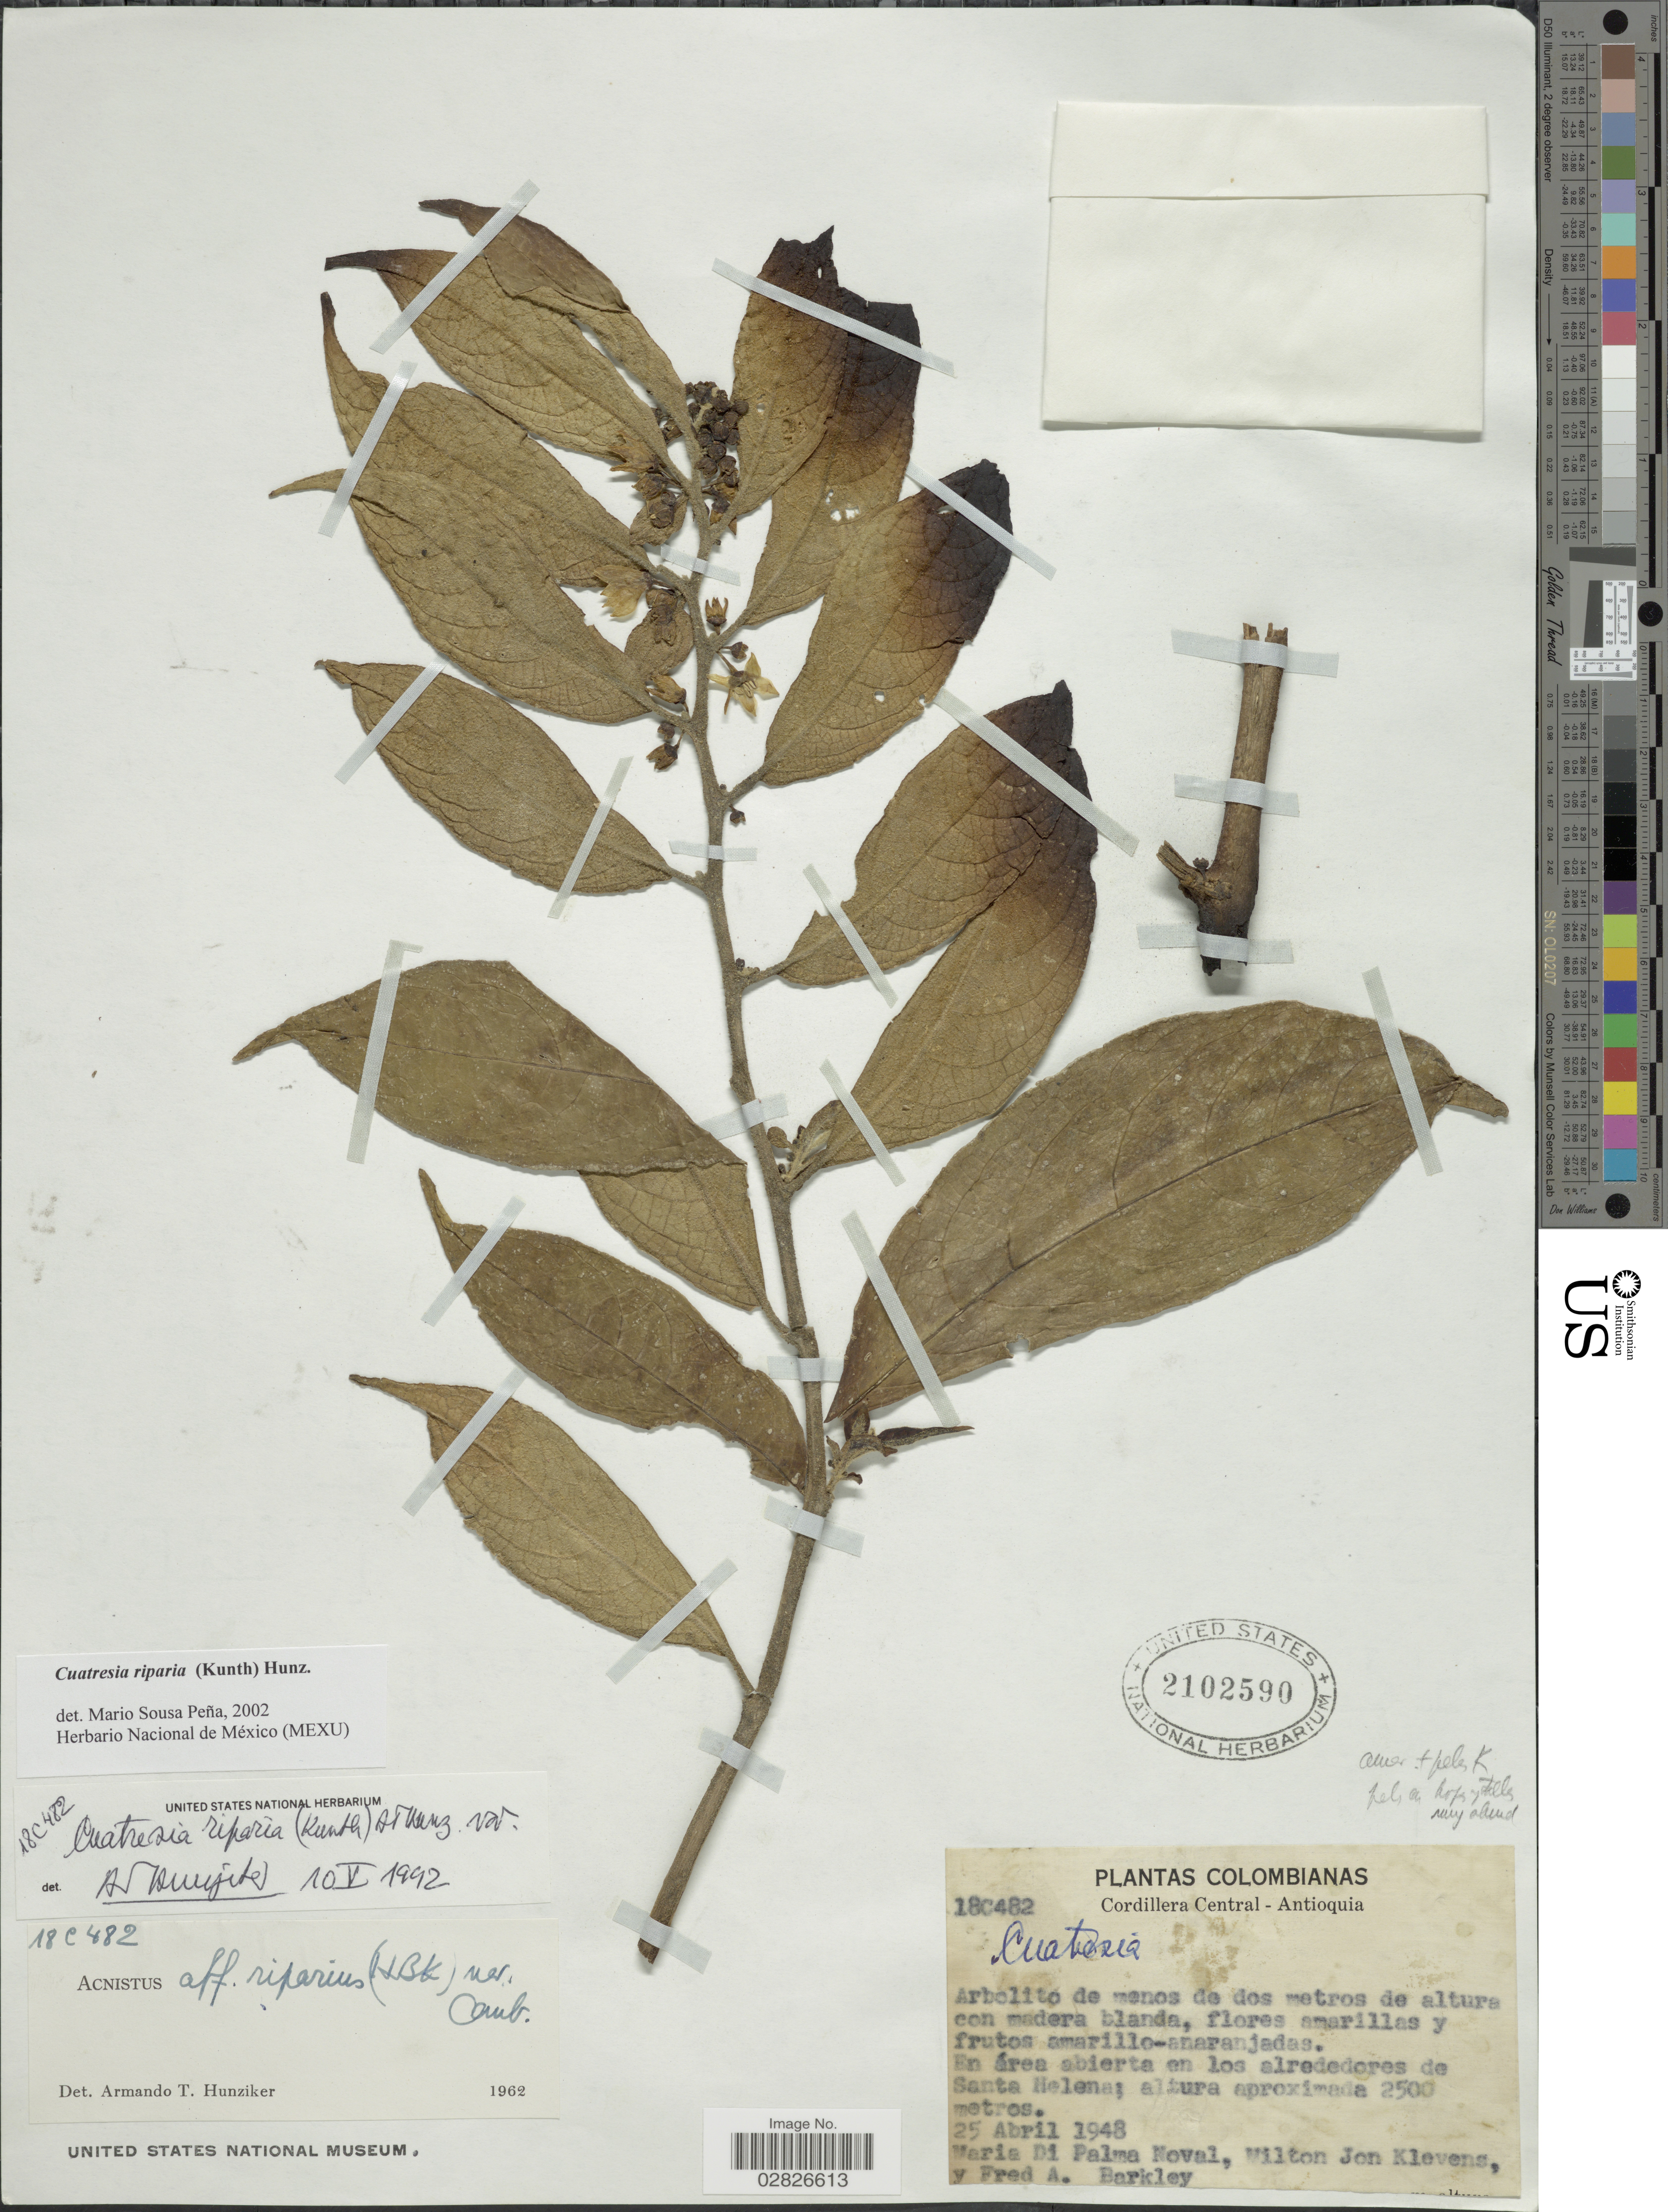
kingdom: Plantae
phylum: Tracheophyta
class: Magnoliopsida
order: Solanales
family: Solanaceae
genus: Cuatresia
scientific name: Cuatresia riparia var. cuspidata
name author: (Dunal) Hunz.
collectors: M. Noval, M. Klevens & F. A. Barkley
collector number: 18C482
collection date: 1948-04-25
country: Colombia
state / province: Antioquia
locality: Cordillera Central. En área abierta en los alrededores de Santa Helena.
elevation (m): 2500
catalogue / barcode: US 2102590